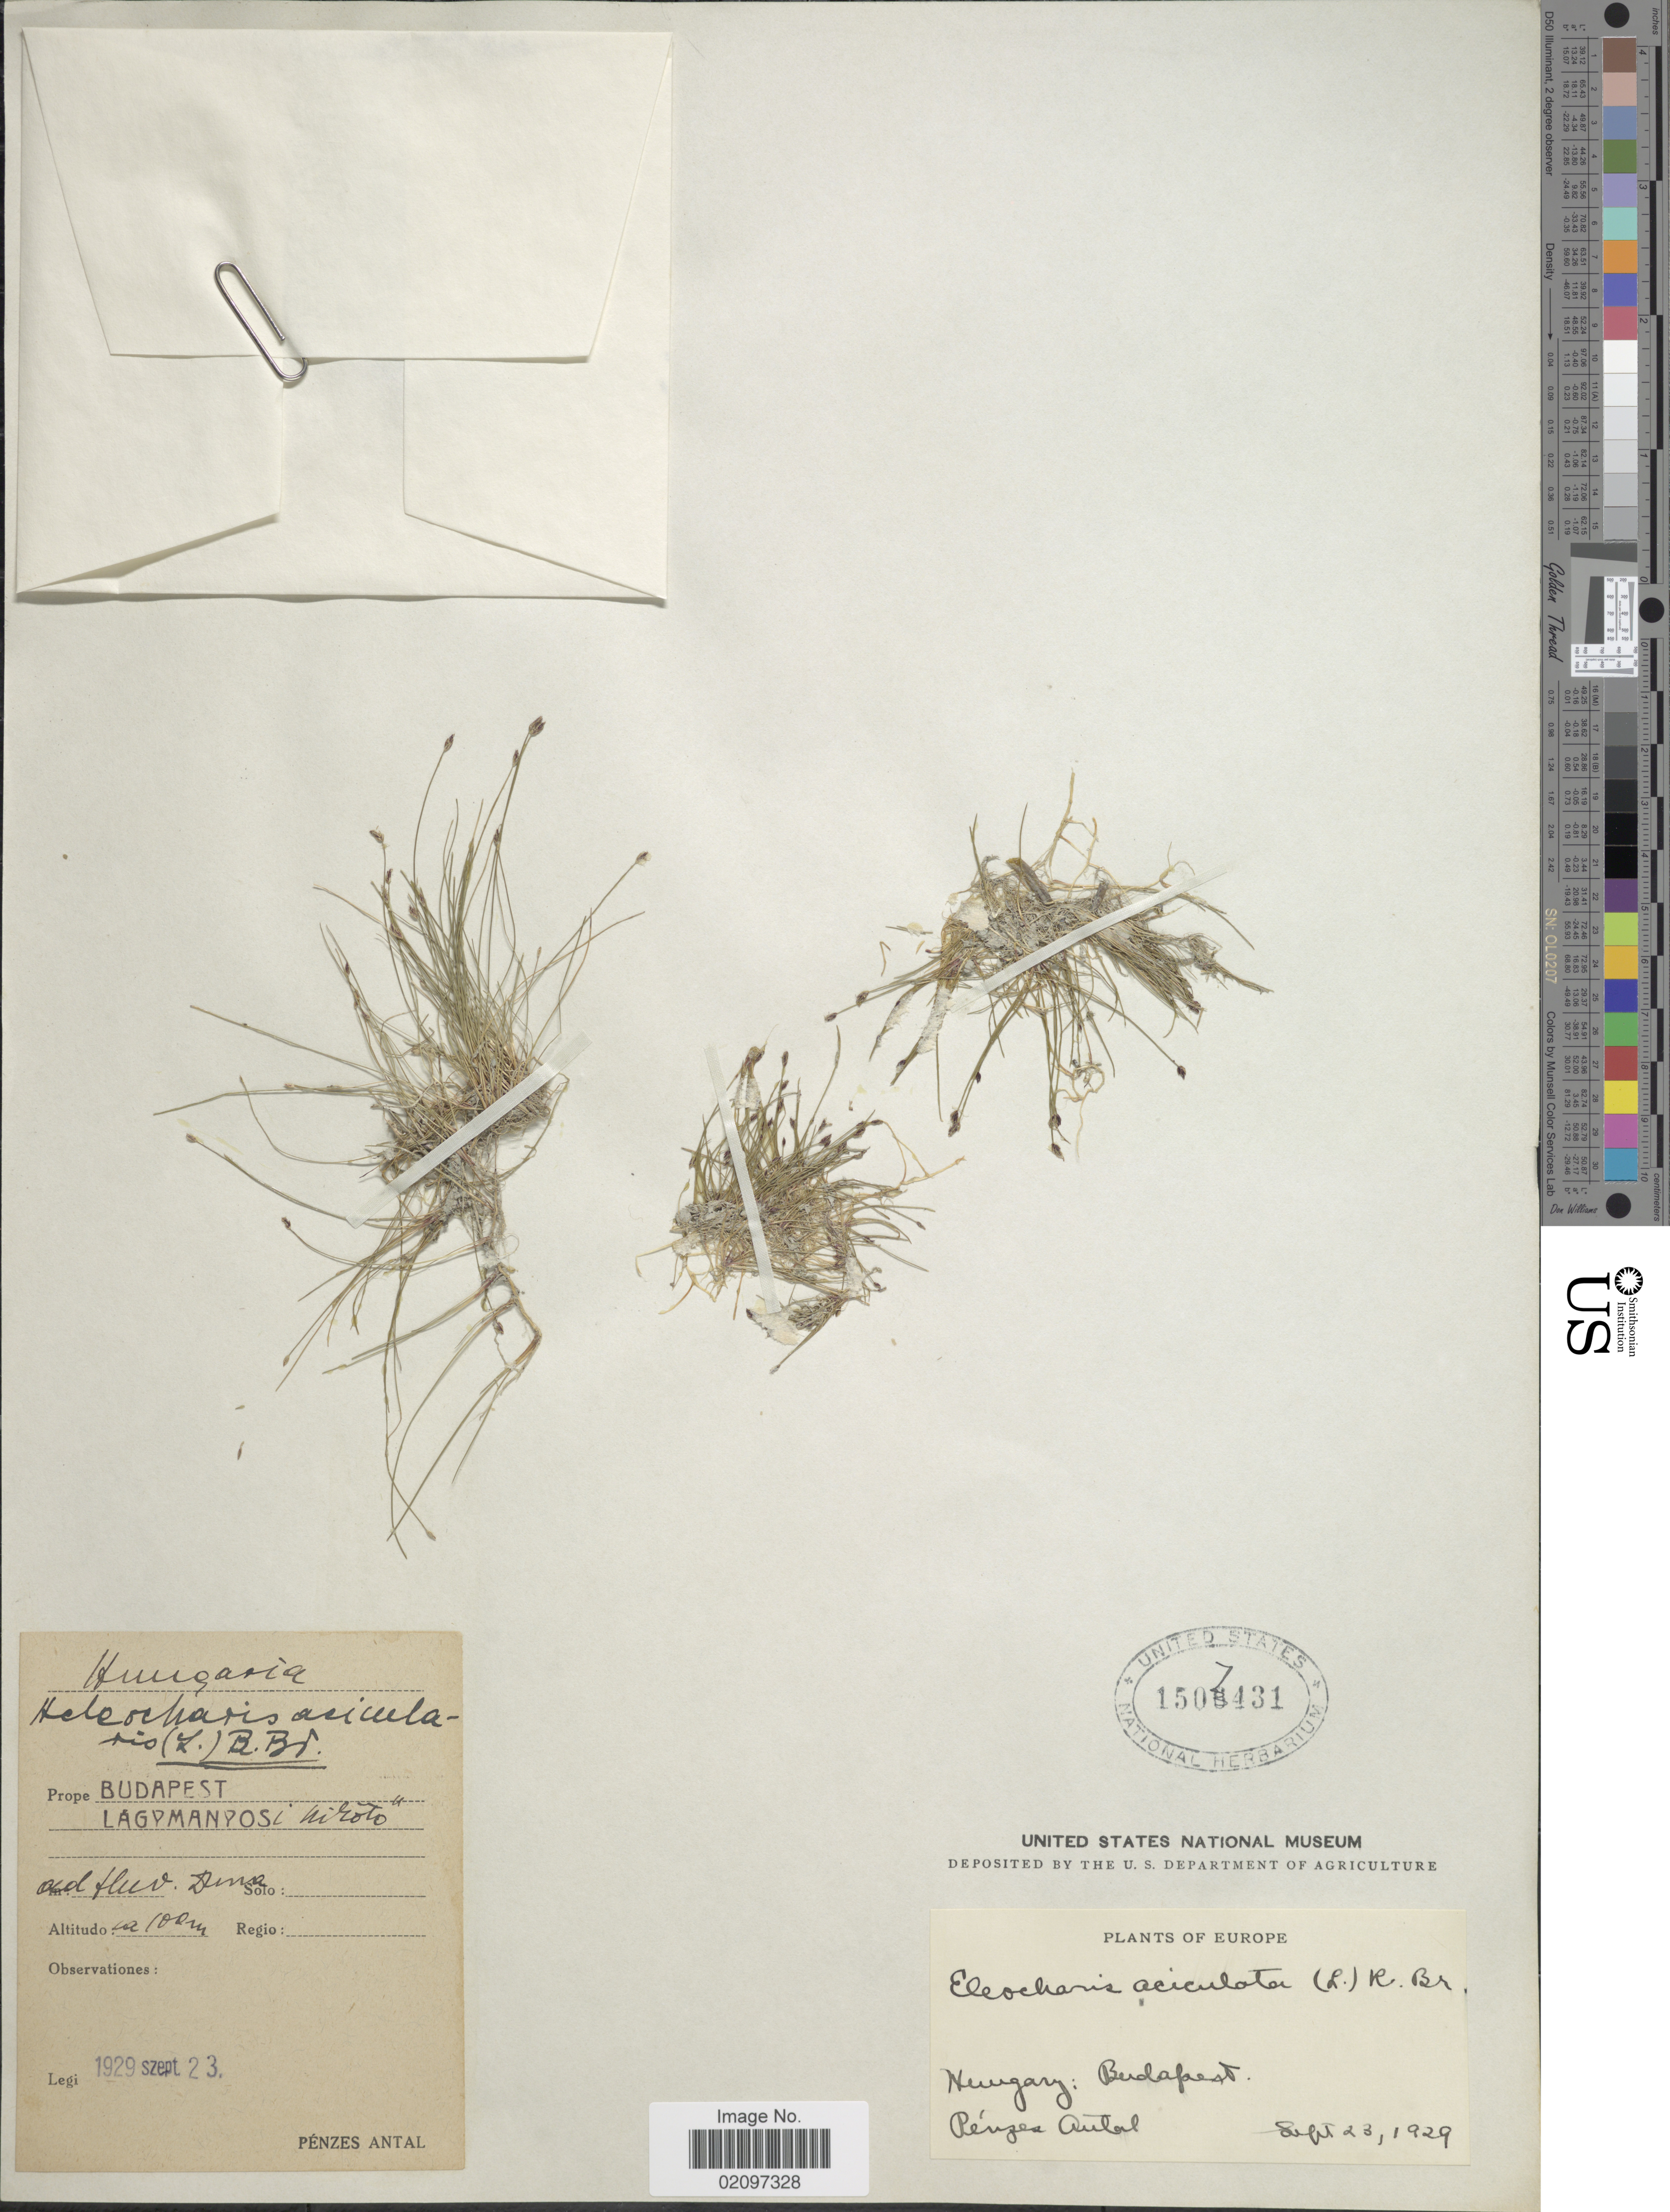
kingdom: Plantae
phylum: Tracheophyta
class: Liliopsida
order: Poales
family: Cyperaceae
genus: Eleocharis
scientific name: Eleocharis acicularis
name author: (L.) Roem. & Schult.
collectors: A. Pénzes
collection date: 1929-09-23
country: Hungary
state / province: Budapest, Capital District of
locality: Budapest. Lagymanyos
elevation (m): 100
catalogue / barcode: US 1507431